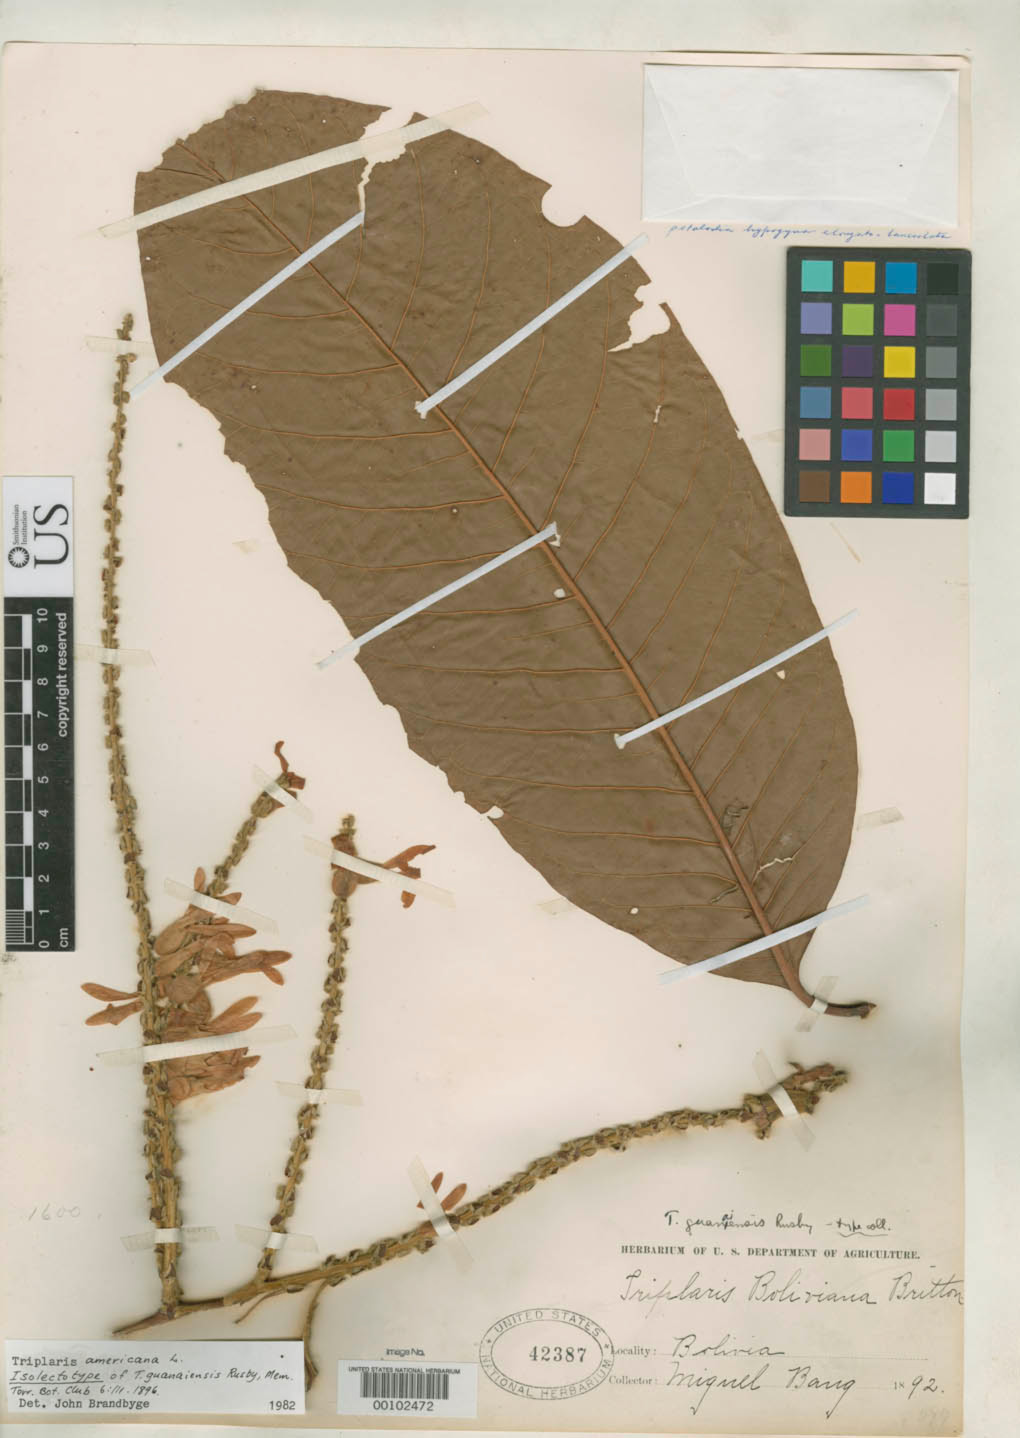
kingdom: Plantae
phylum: Tracheophyta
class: Magnoliopsida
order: Caryophyllales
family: Polygonaceae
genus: Triplaris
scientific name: Triplaris guanaiensis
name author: Rusby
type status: Isolectotype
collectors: M. Bang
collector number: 1600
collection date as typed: Jul 1892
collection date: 1892-07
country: Bolivia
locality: Vic. Guanai.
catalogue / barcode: US 42387